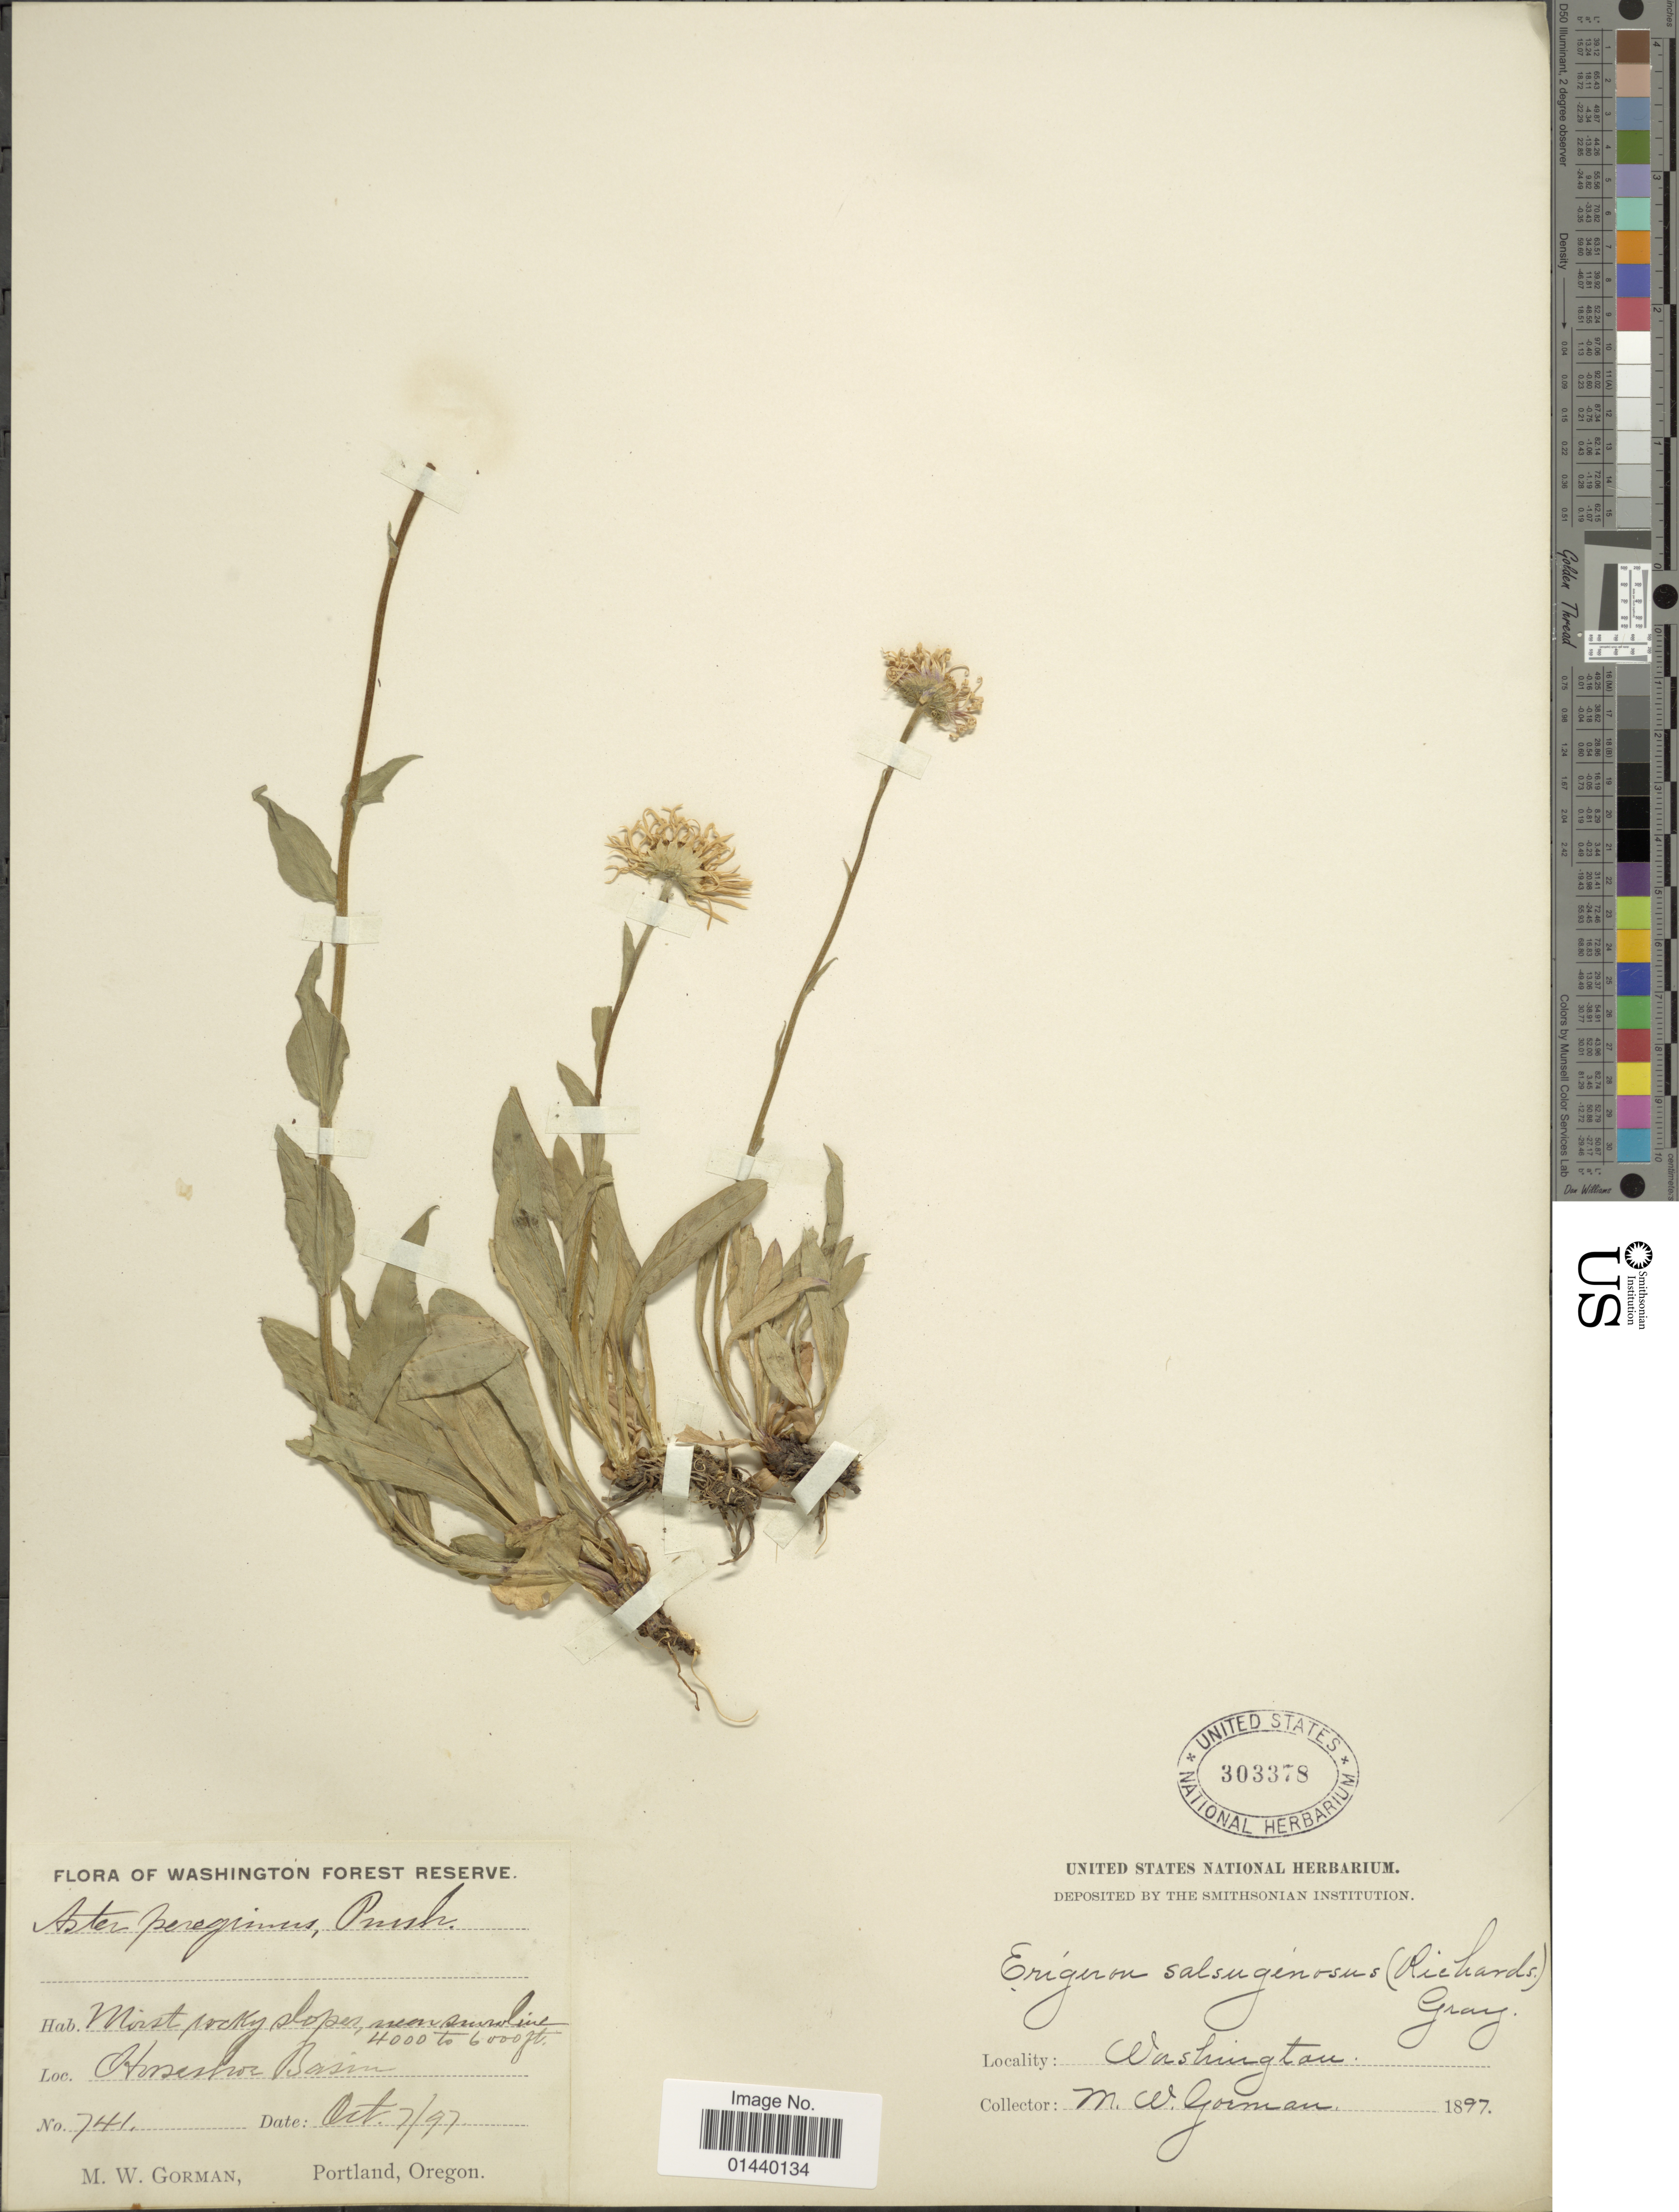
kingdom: Plantae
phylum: Tracheophyta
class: Magnoliopsida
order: Asterales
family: Asteraceae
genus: Erigeron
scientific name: Erigeron salsuginosus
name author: (Richardson ex R. Br.) A. Gray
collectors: M. W. Gorman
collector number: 741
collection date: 1897-10-07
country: United States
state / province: Washington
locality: Washington Forest Reserve.Horseshoe Basin.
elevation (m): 1219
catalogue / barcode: US 303378